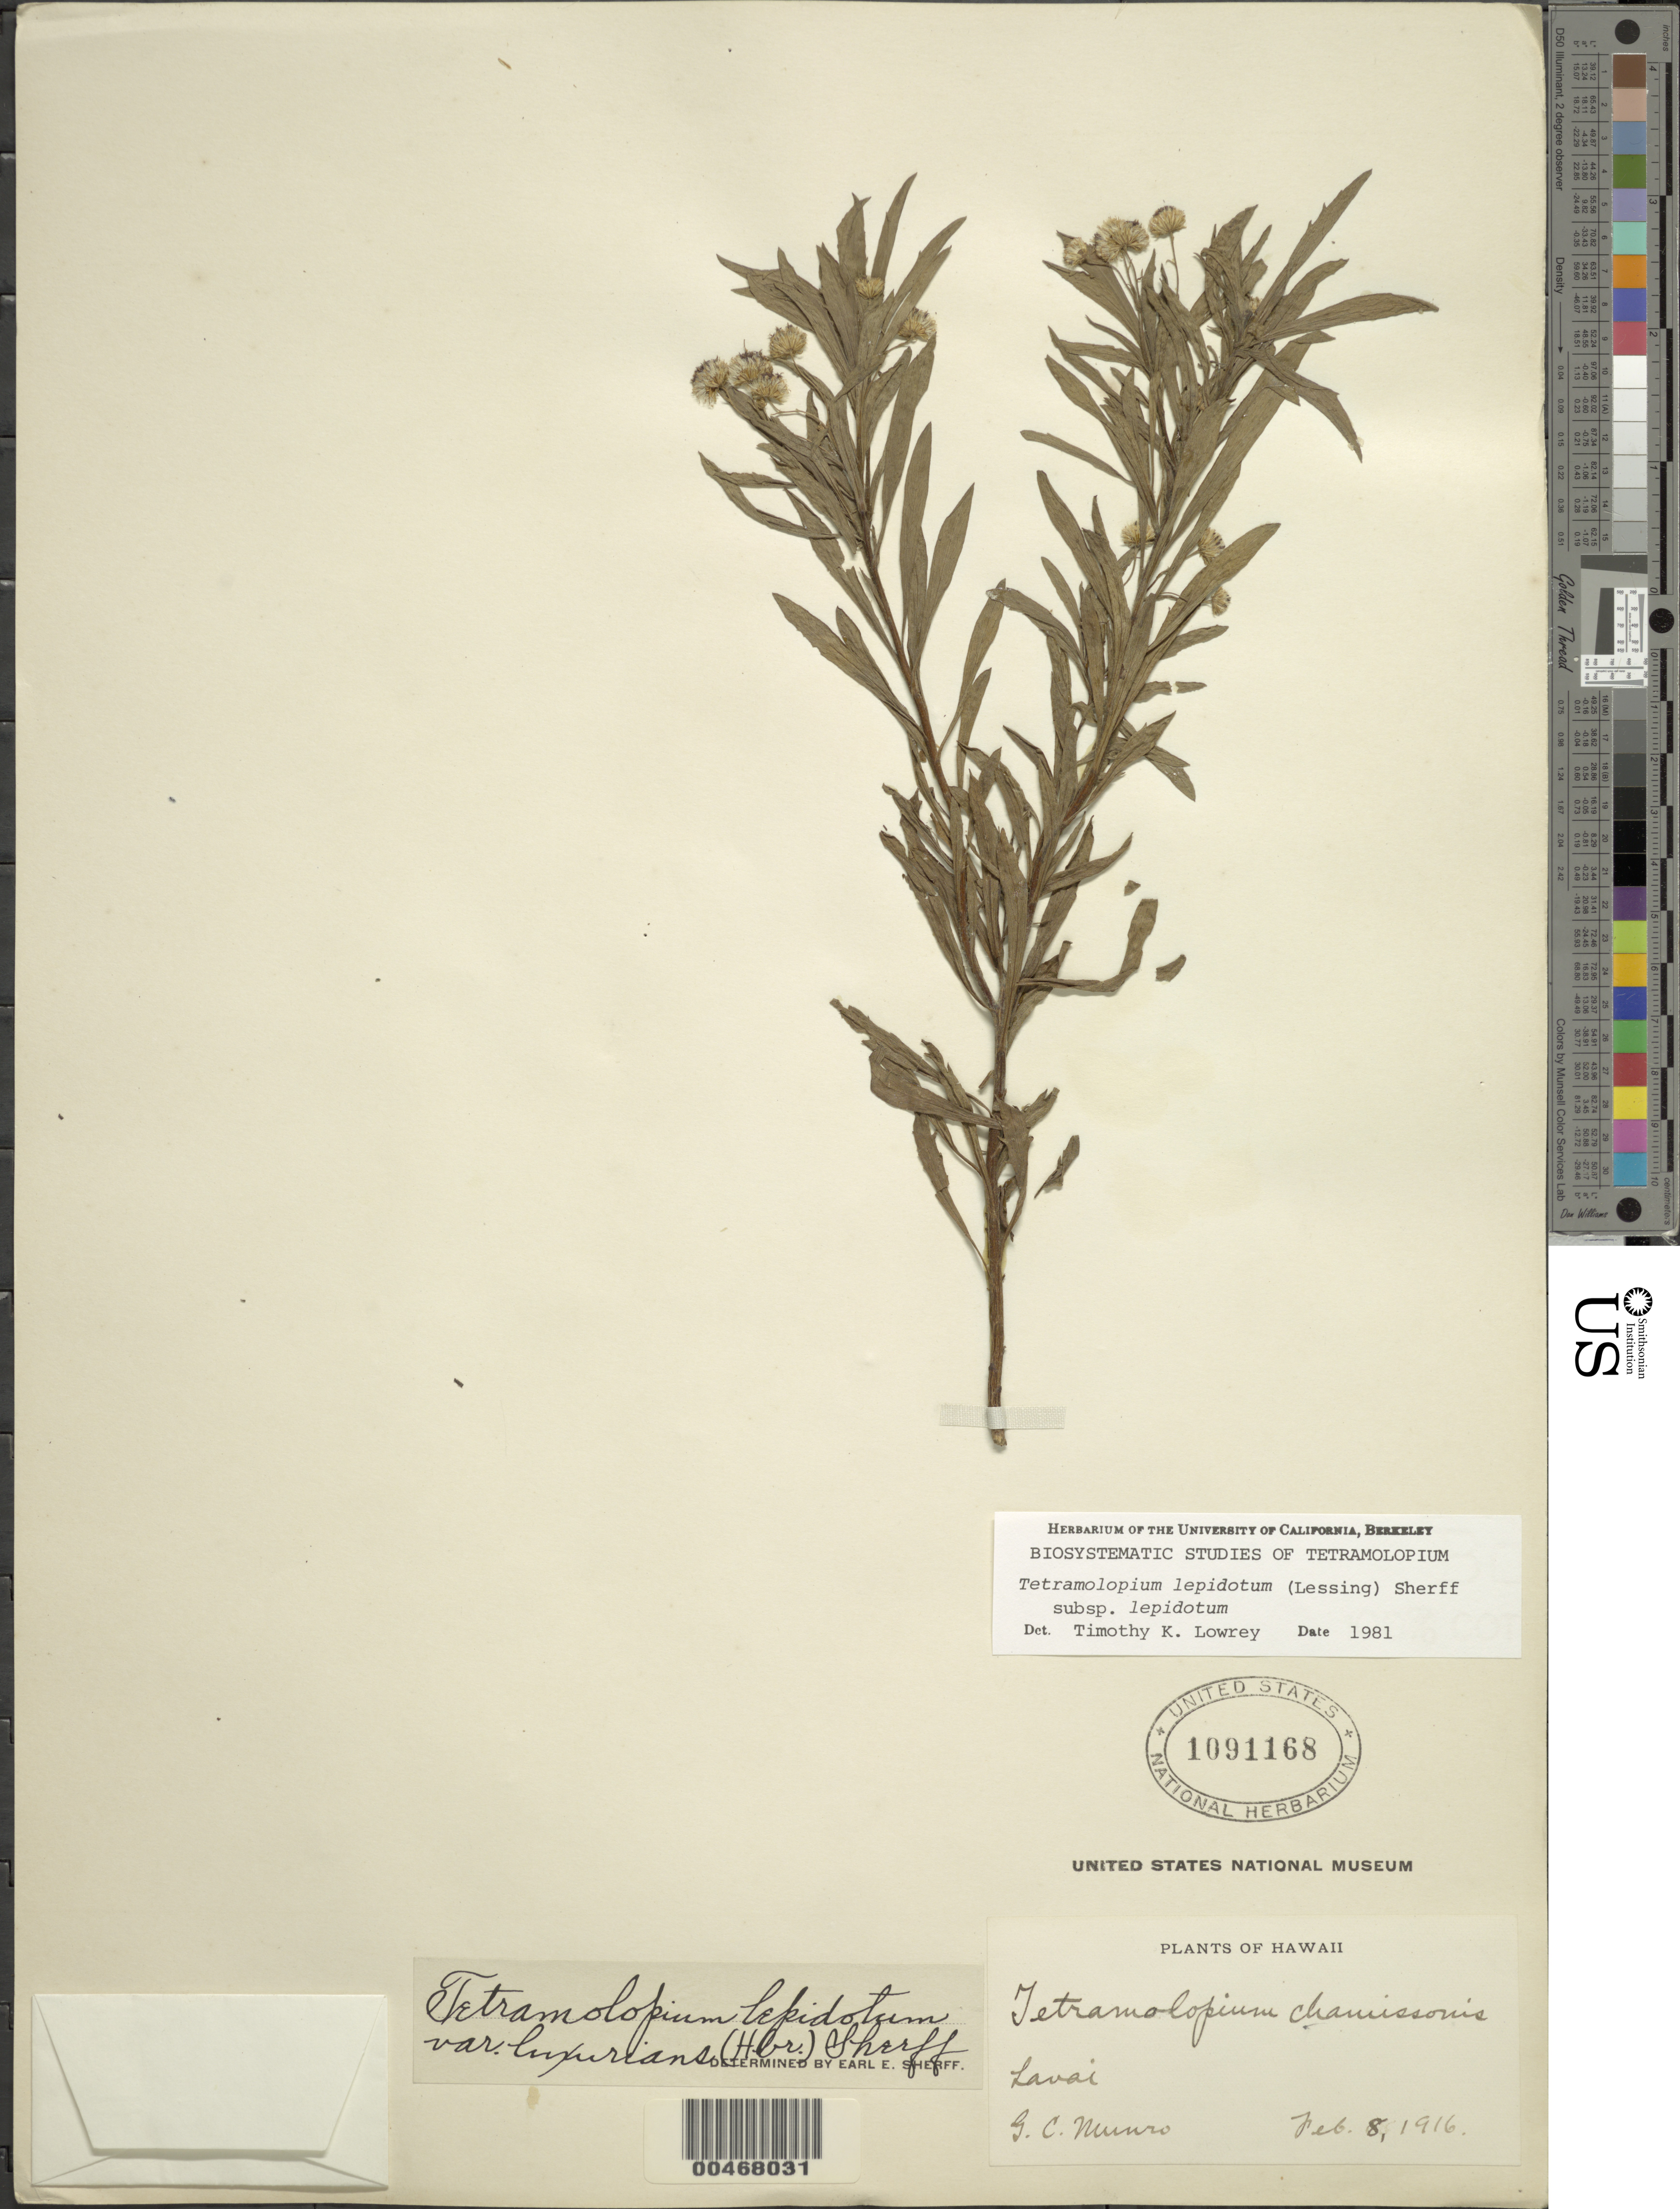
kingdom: Plantae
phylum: Tracheophyta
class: Magnoliopsida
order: Asterales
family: Asteraceae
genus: Tetramolopium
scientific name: Tetramolopium lepidotum subsp. lepidotum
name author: (Less.) Sherff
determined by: Lowrey, T. K.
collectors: G. C. Munro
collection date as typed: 8 Feb 1916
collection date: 1916-02-08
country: United States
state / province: Hawaii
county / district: Maui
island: Lana'i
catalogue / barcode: US 1091168